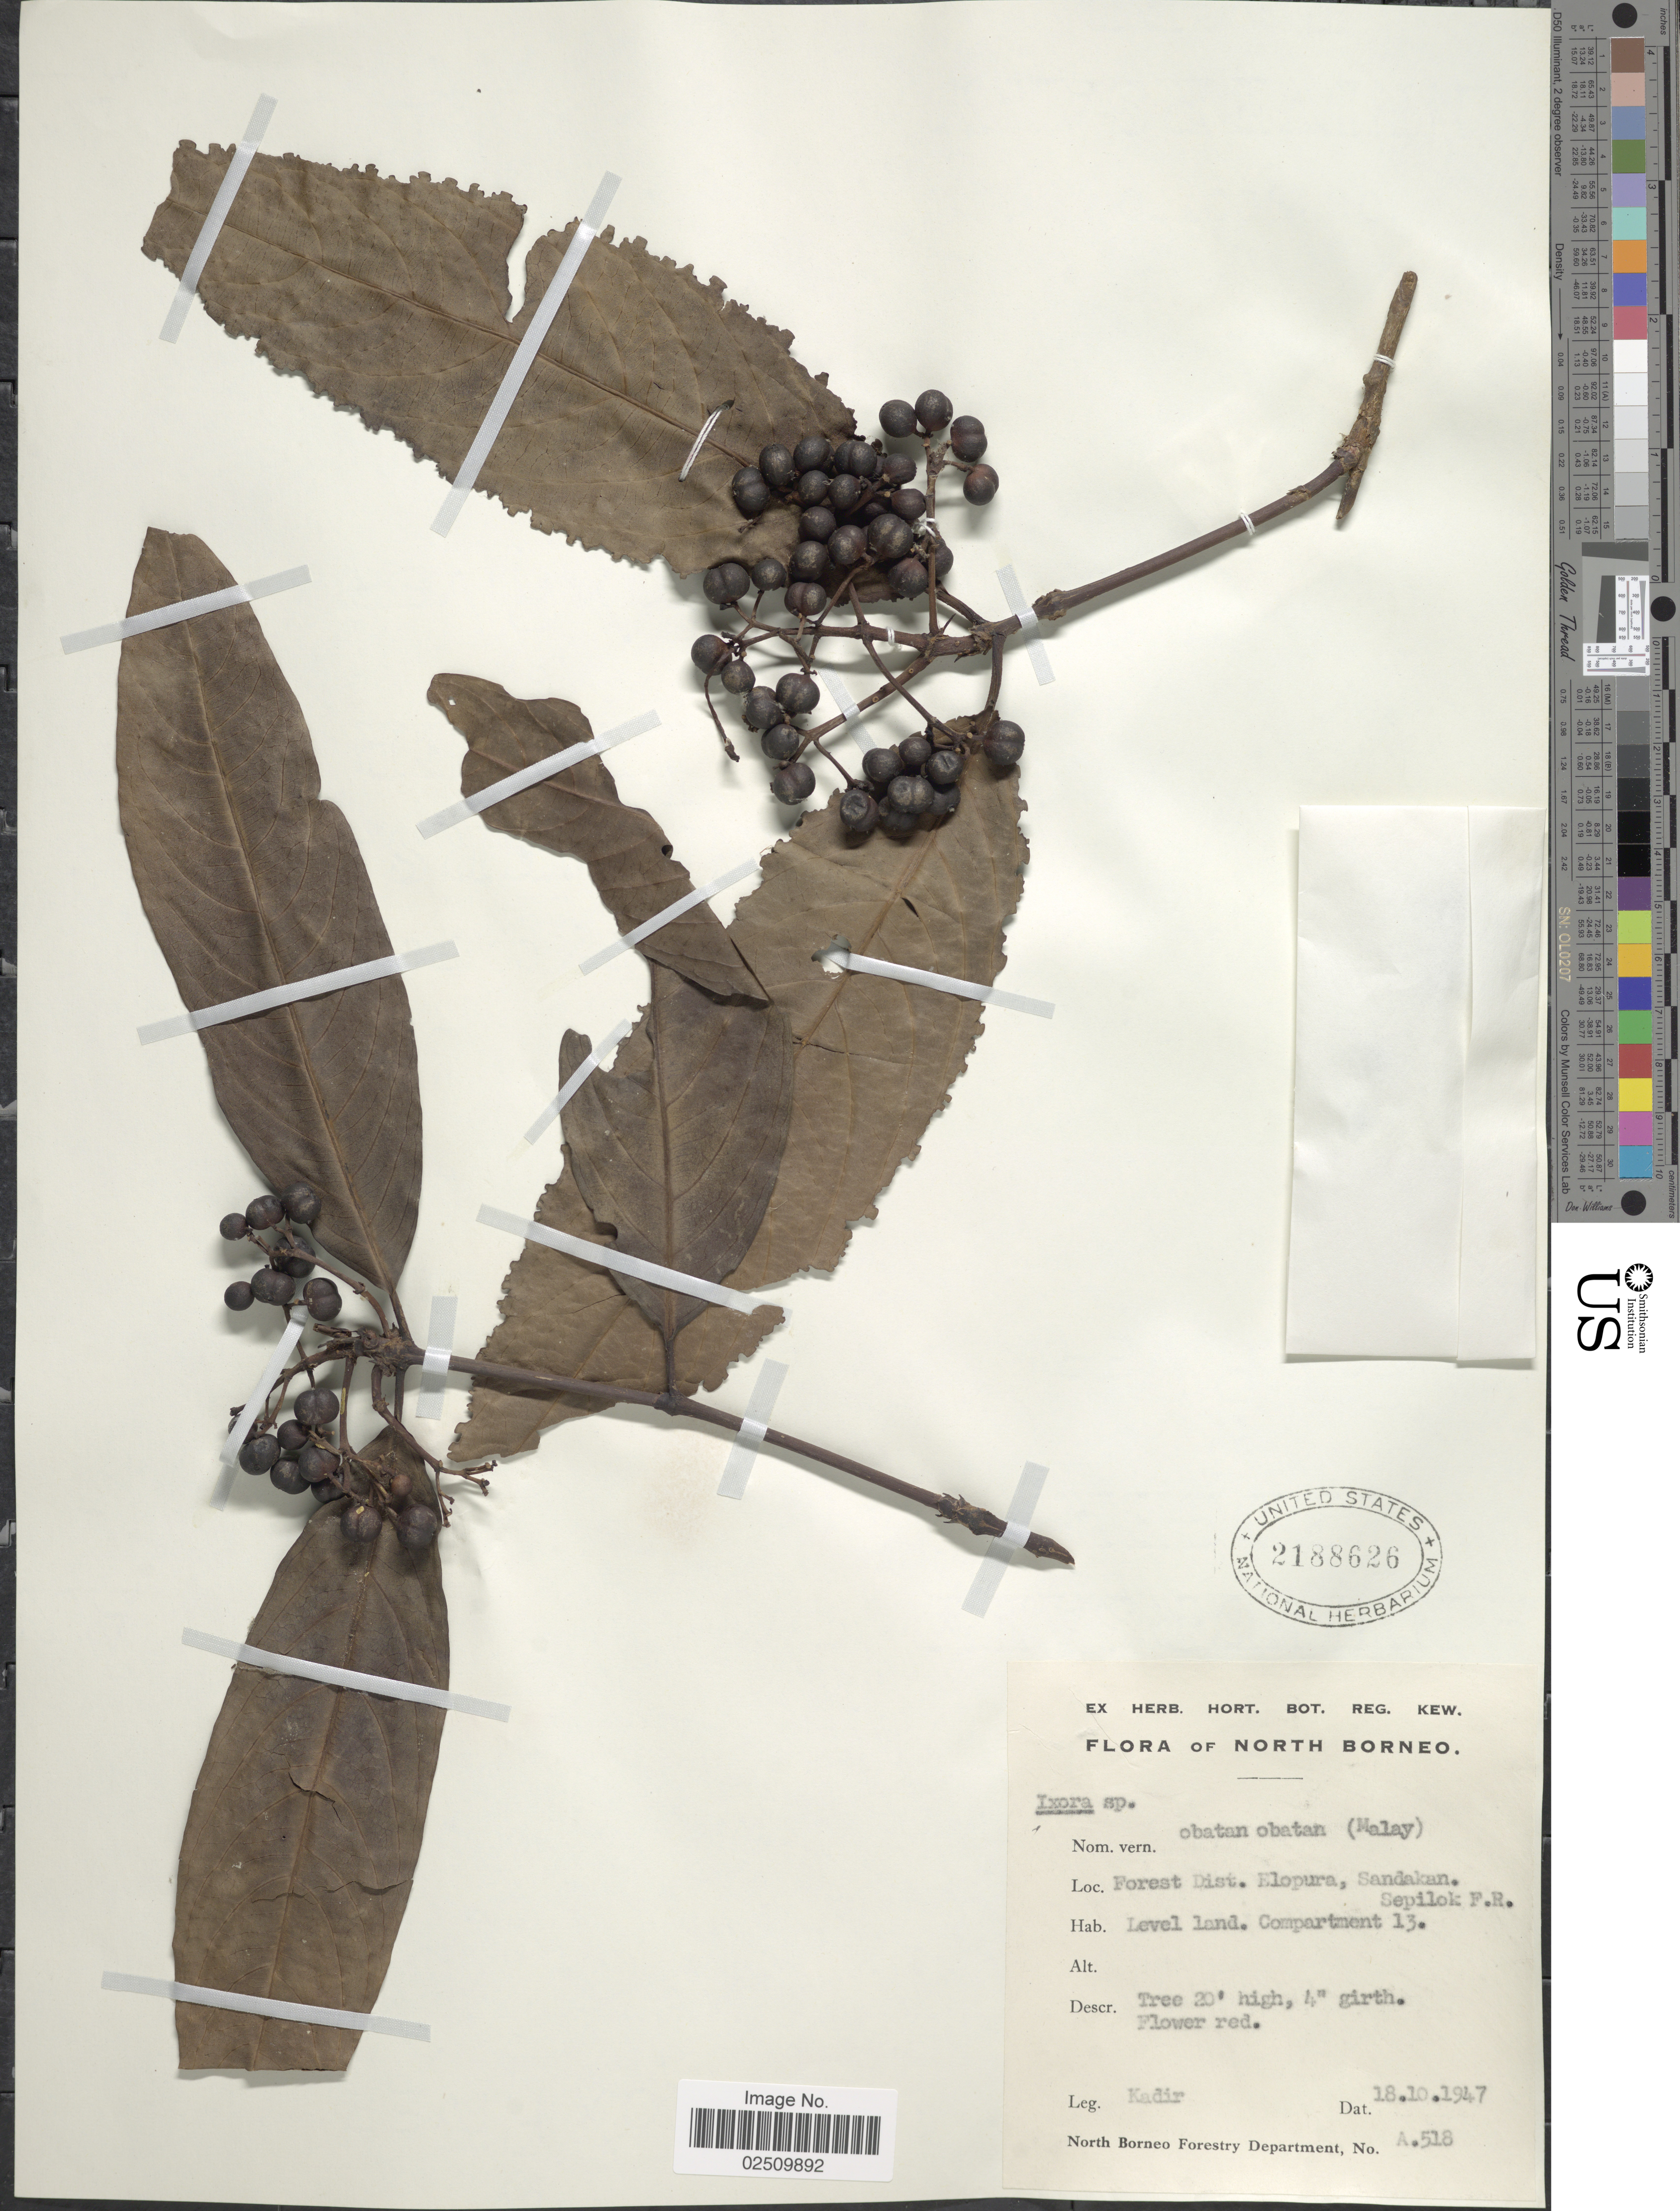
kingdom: Plantae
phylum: Tracheophyta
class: Magnoliopsida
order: Gentianales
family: Rubiaceae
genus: Ixora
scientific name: Ixora sp.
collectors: -. Kadir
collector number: A518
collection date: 1947-10-18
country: Malaysia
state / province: Sabah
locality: North Borneo. Forest Dist. Elopura, Sandakan. Sepilok F.R. Level land. Compartment 13.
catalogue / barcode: US 2188626